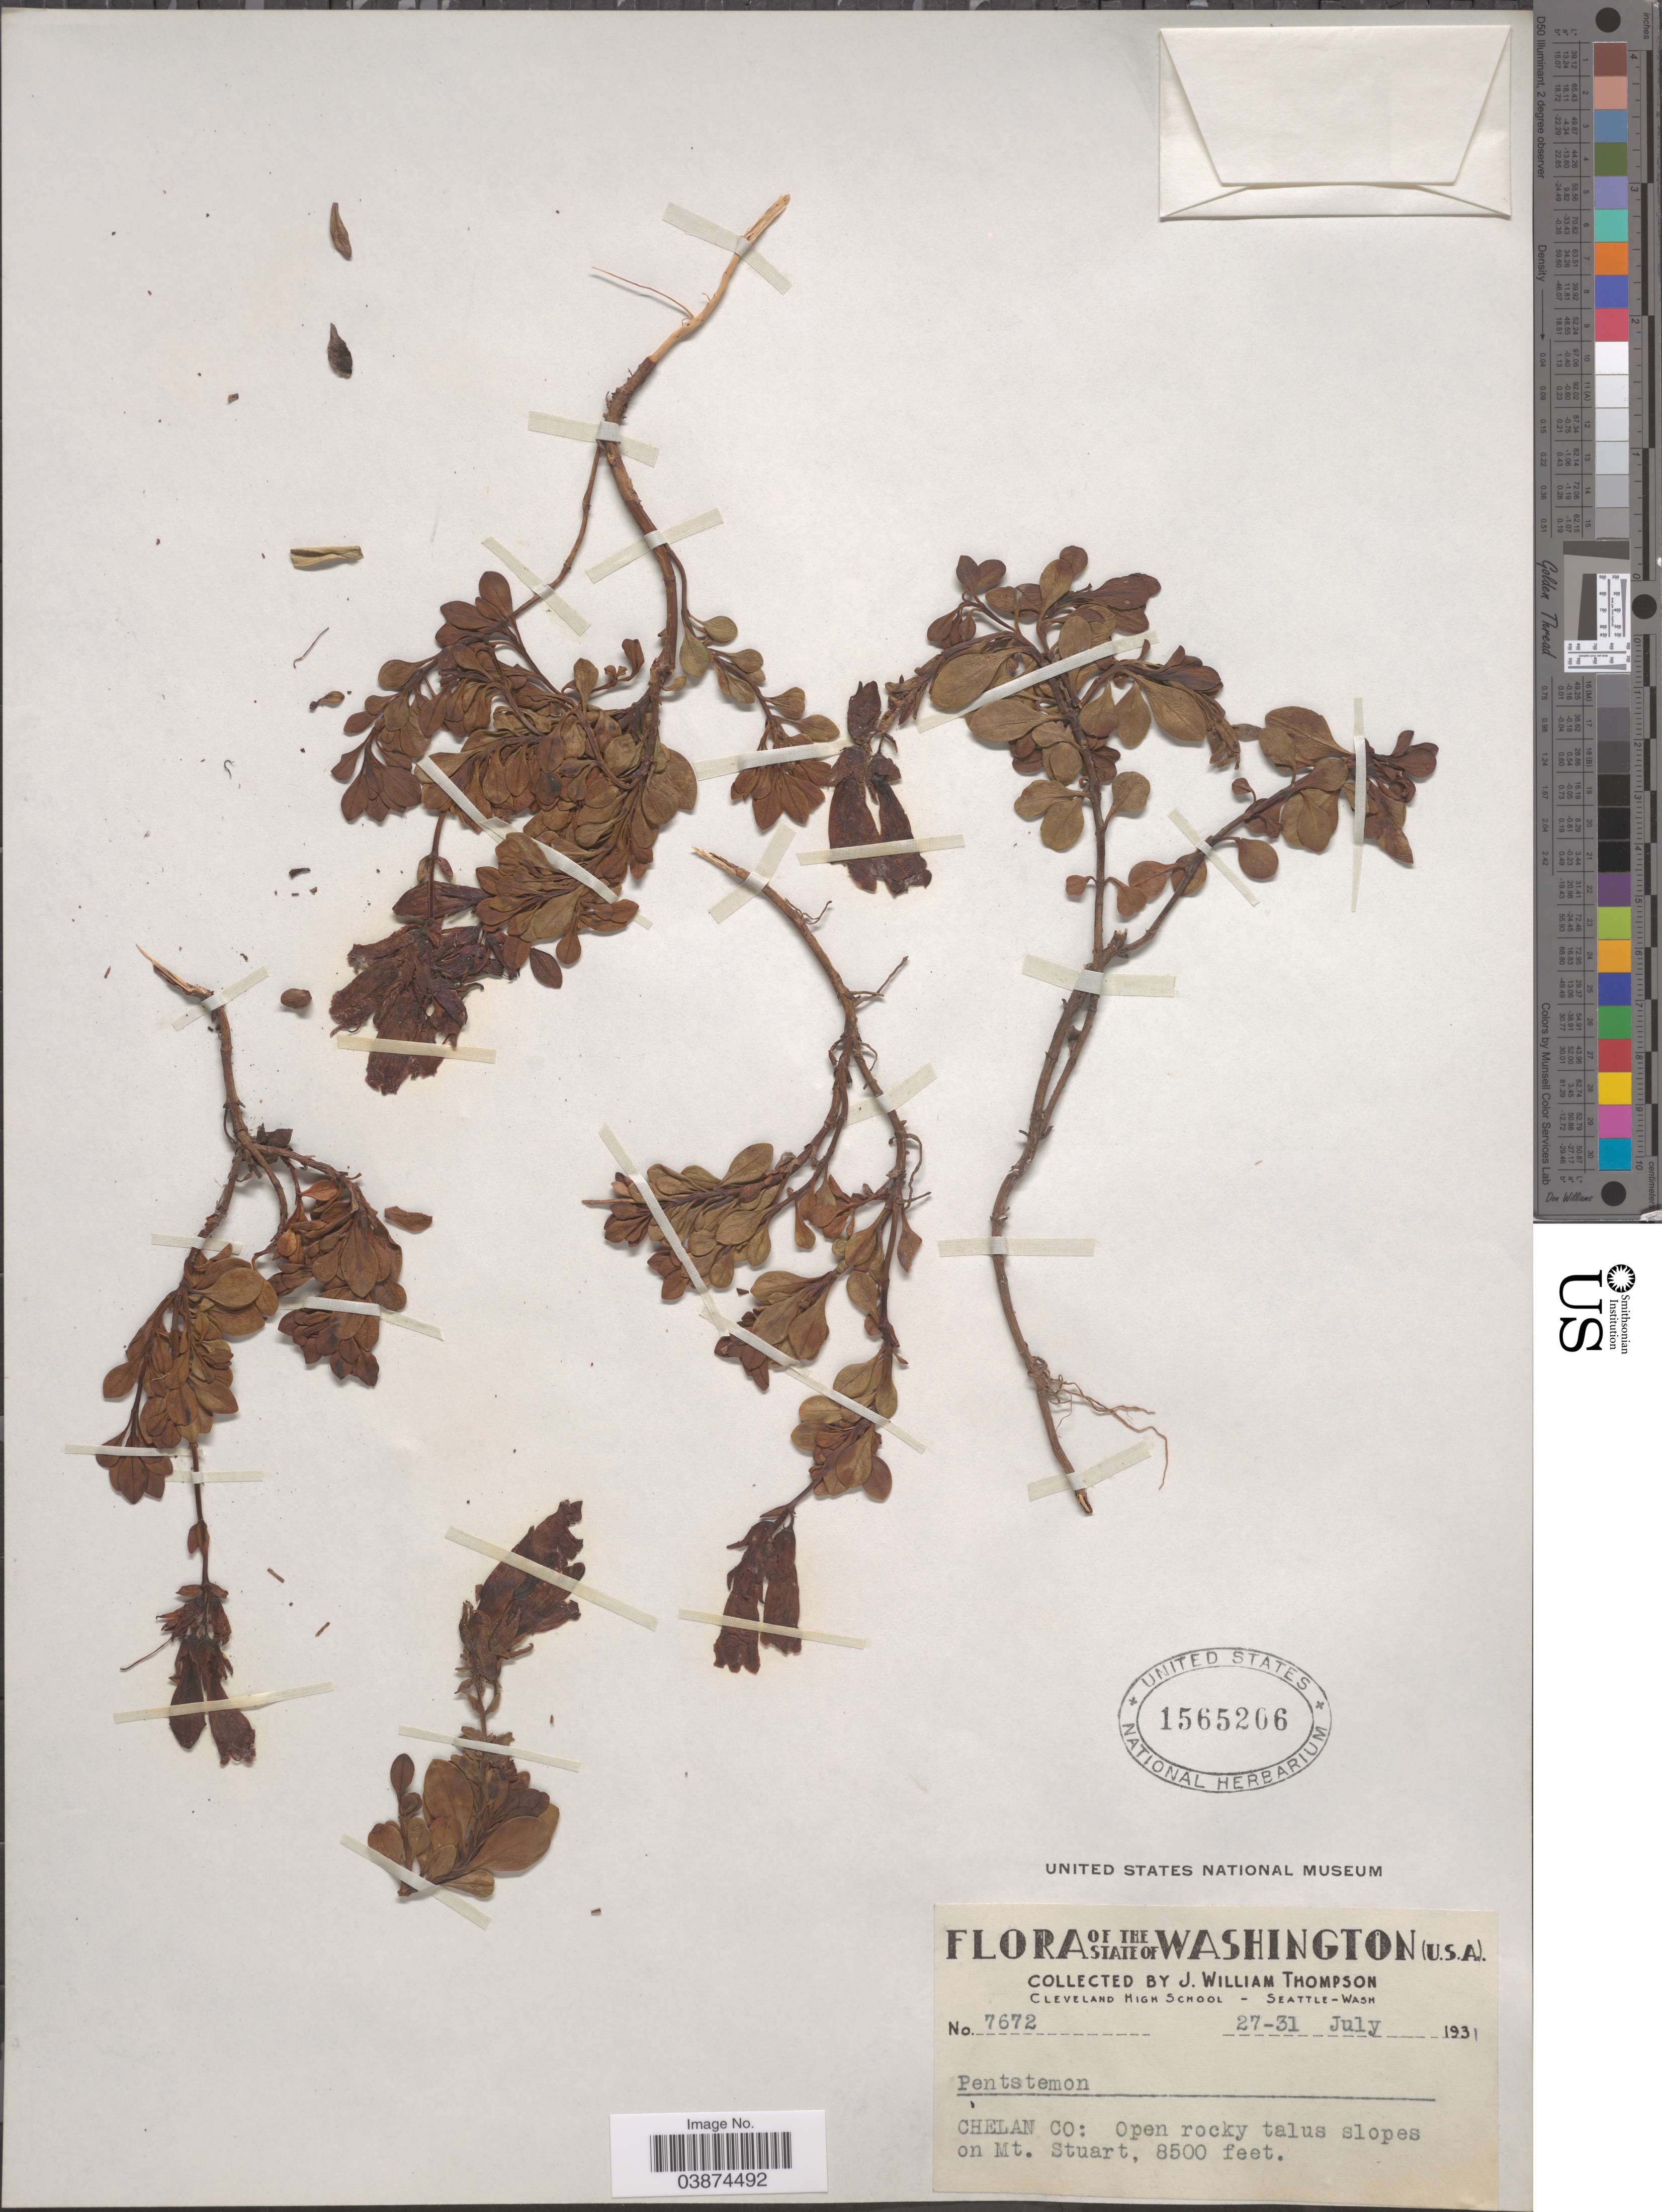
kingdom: Plantae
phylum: Tracheophyta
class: Magnoliopsida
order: Lamiales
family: Plantaginaceae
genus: Penstemon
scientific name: Penstemon davidsonii var. davidsonii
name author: Greene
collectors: J. W. Thompson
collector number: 7672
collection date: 1931-07-27/1931-07-31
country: United States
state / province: Washington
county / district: Chelan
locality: Chelan Co: open rocky talus slopes on Mt. Stuart.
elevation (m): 2591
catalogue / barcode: US 1565206